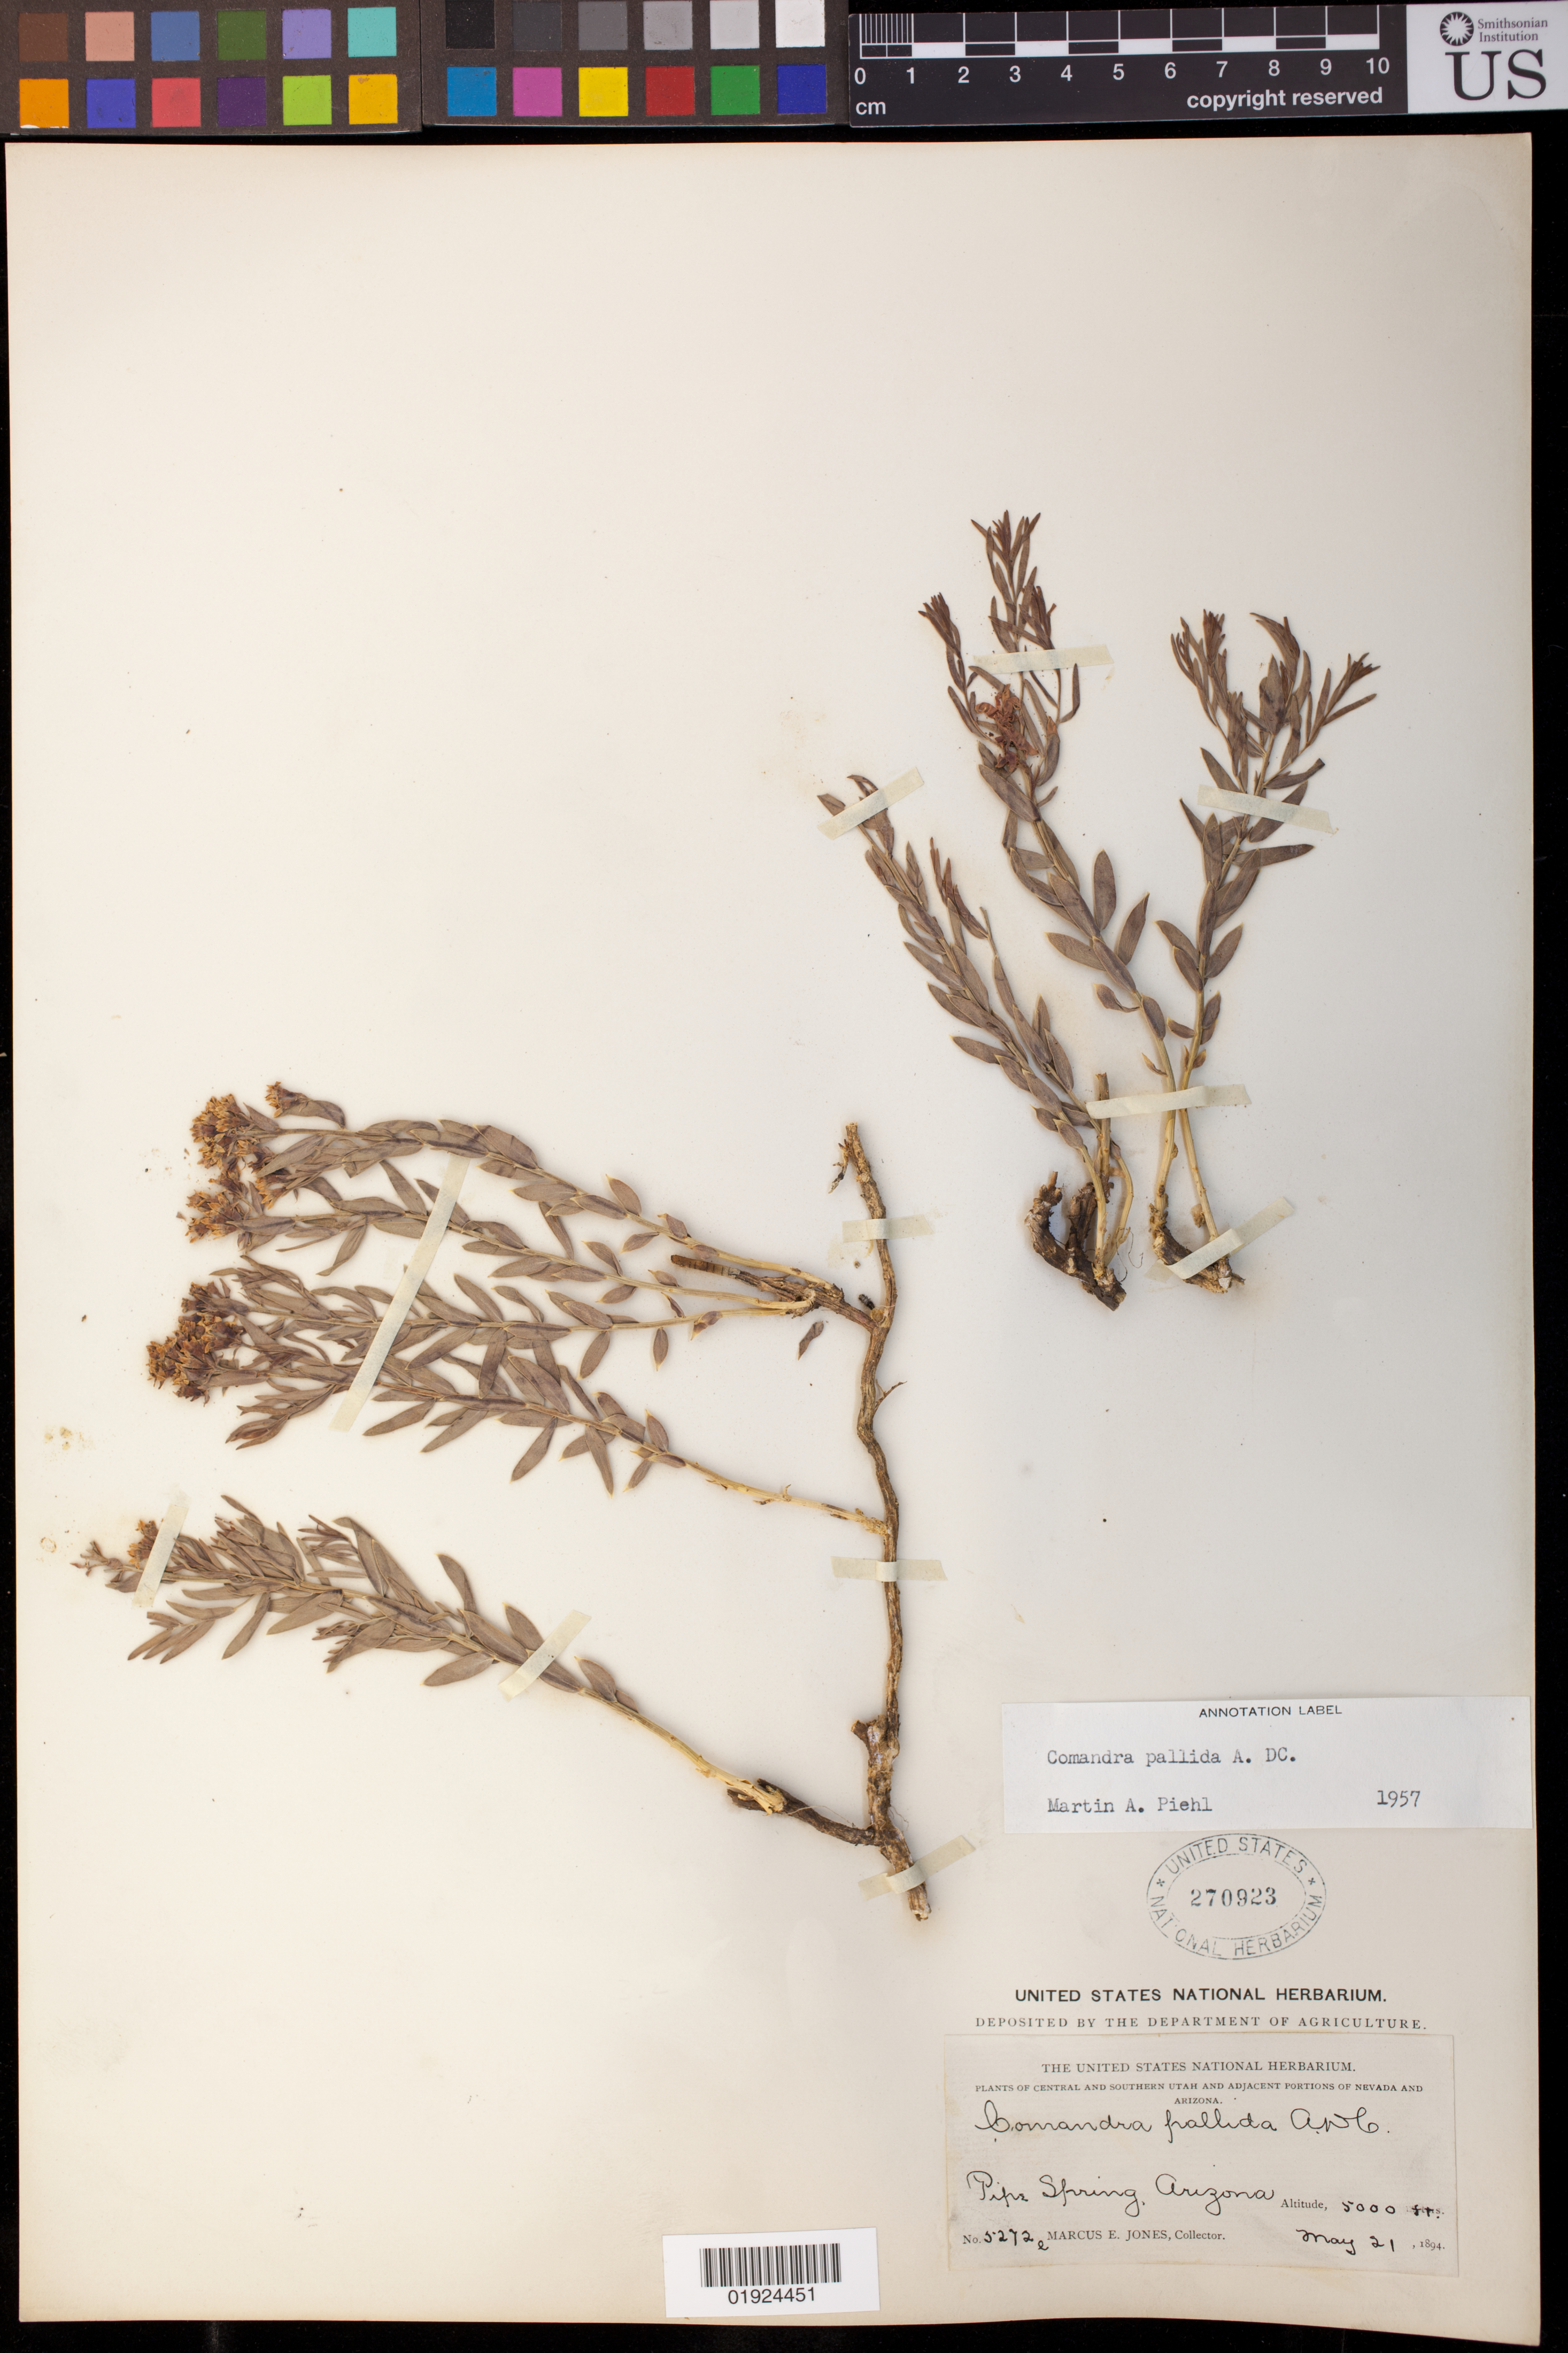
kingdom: Plantae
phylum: Tracheophyta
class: Magnoliopsida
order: Santalales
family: Comandraceae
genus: Comandra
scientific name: Comandra pallida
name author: A. DC.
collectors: M. E. Jones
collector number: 5272e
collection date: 1894-05-21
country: United States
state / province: Arizona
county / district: Mojave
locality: Pipe Spring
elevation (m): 1524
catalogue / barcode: US 270923